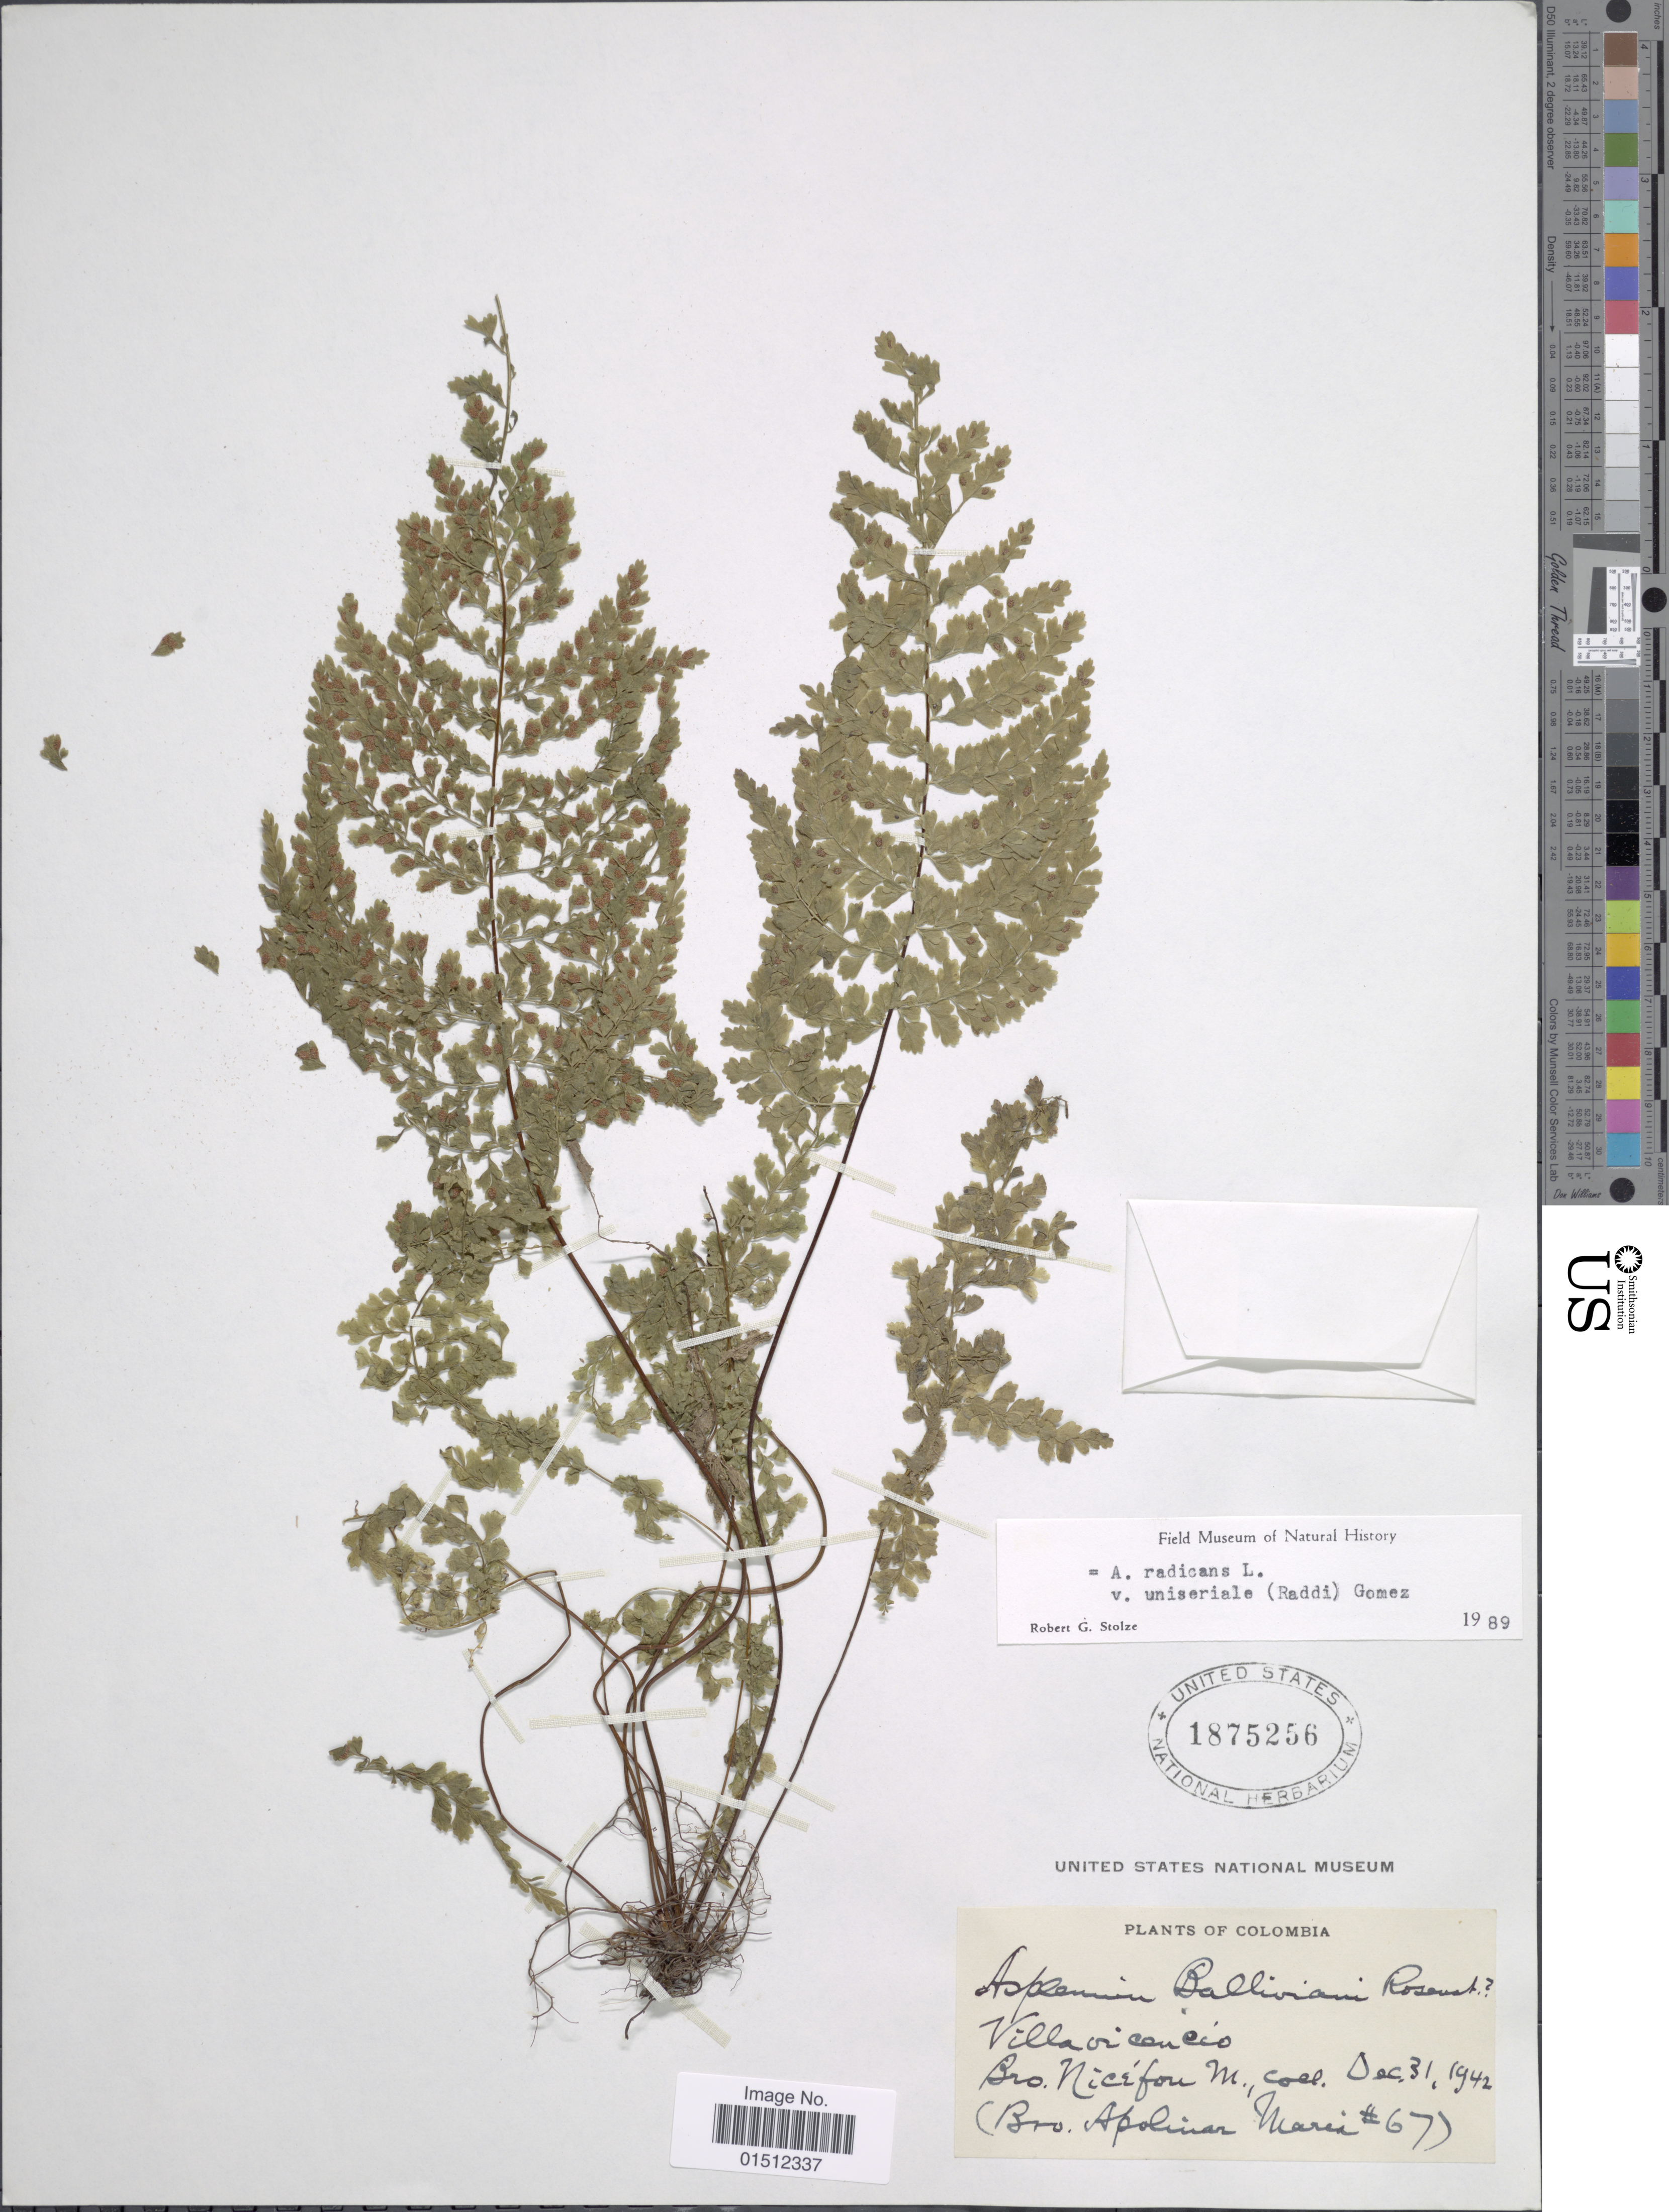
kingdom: Plantae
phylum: Tracheophyta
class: Polypodiopsida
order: Polypodiales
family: Aspleniaceae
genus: Asplenium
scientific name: Asplenium radicans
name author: L.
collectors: M. Niceforo & B. Apolinar-Maria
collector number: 67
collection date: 1942-12-31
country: Colombia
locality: Colombia, Villavicencio.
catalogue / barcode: US 1875256